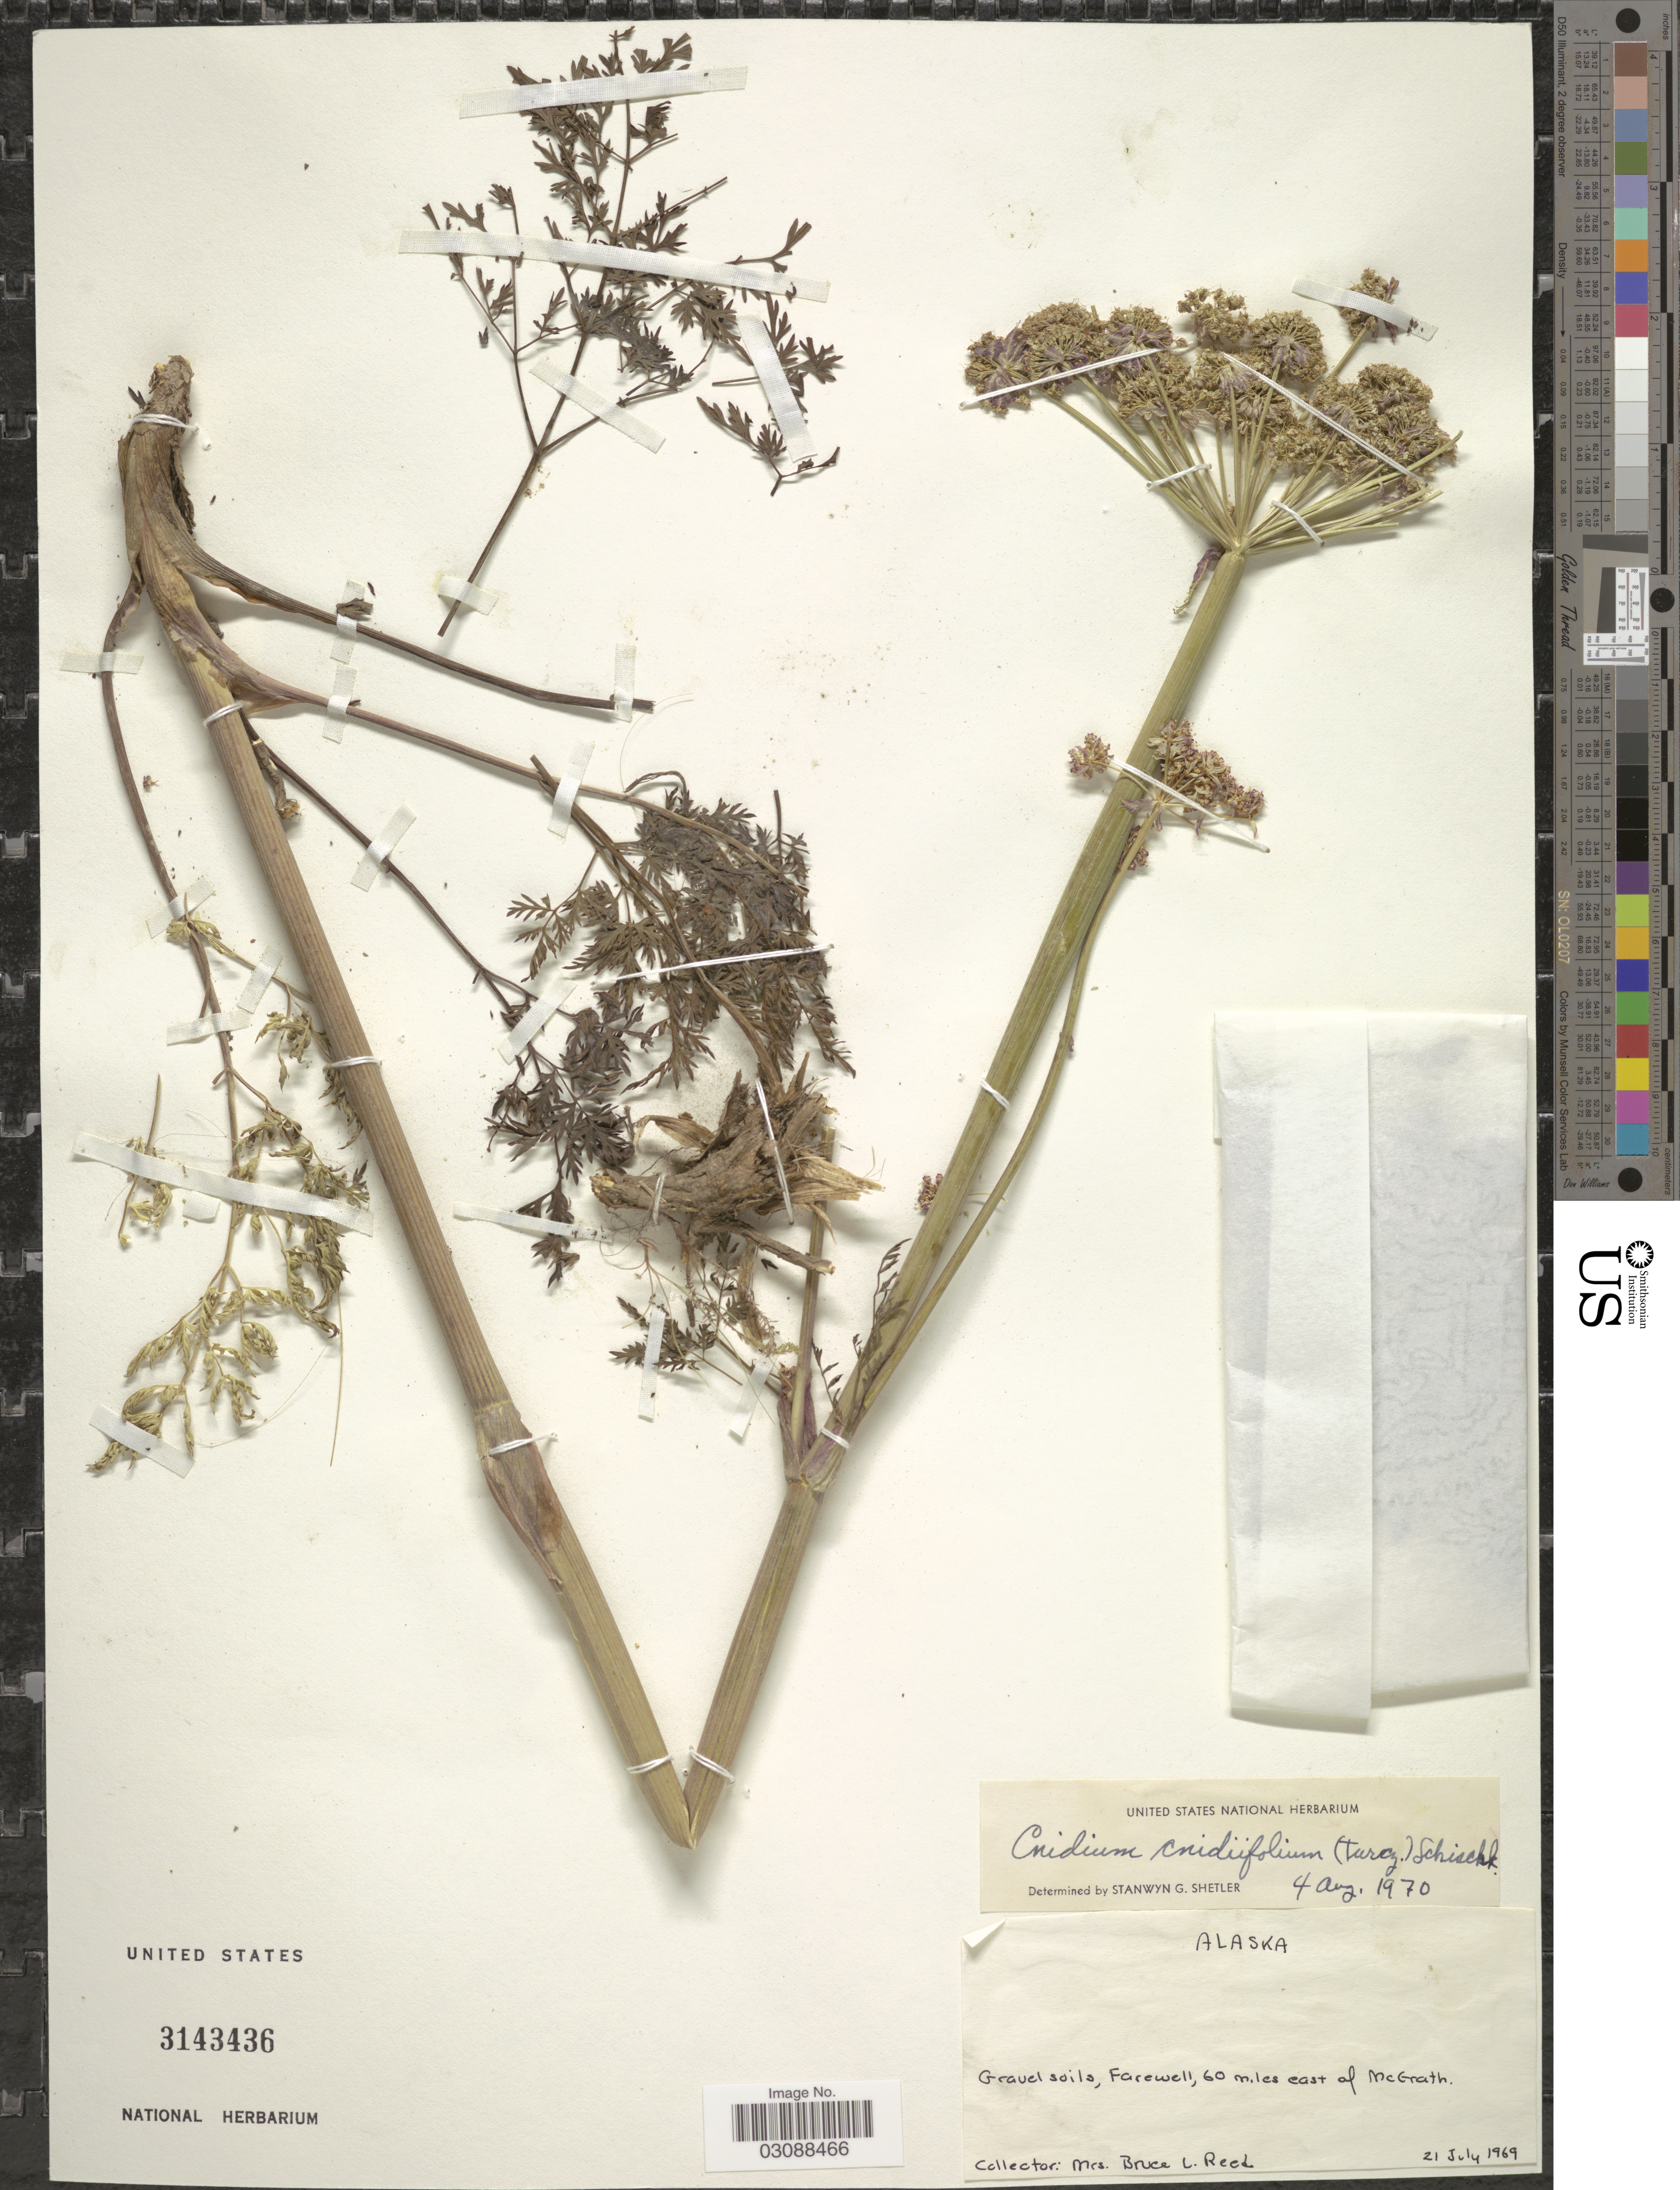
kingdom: Plantae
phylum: Tracheophyta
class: Magnoliopsida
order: Apiales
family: Apiaceae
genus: Cnidium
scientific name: Cnidium cnidiifolium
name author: (Turcz.) Schischk.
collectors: B. Reed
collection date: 1969-07-21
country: United States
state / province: Alaska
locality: Gravel soils, Farewell, 60 miles east of McGrath.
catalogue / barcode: US 3143436